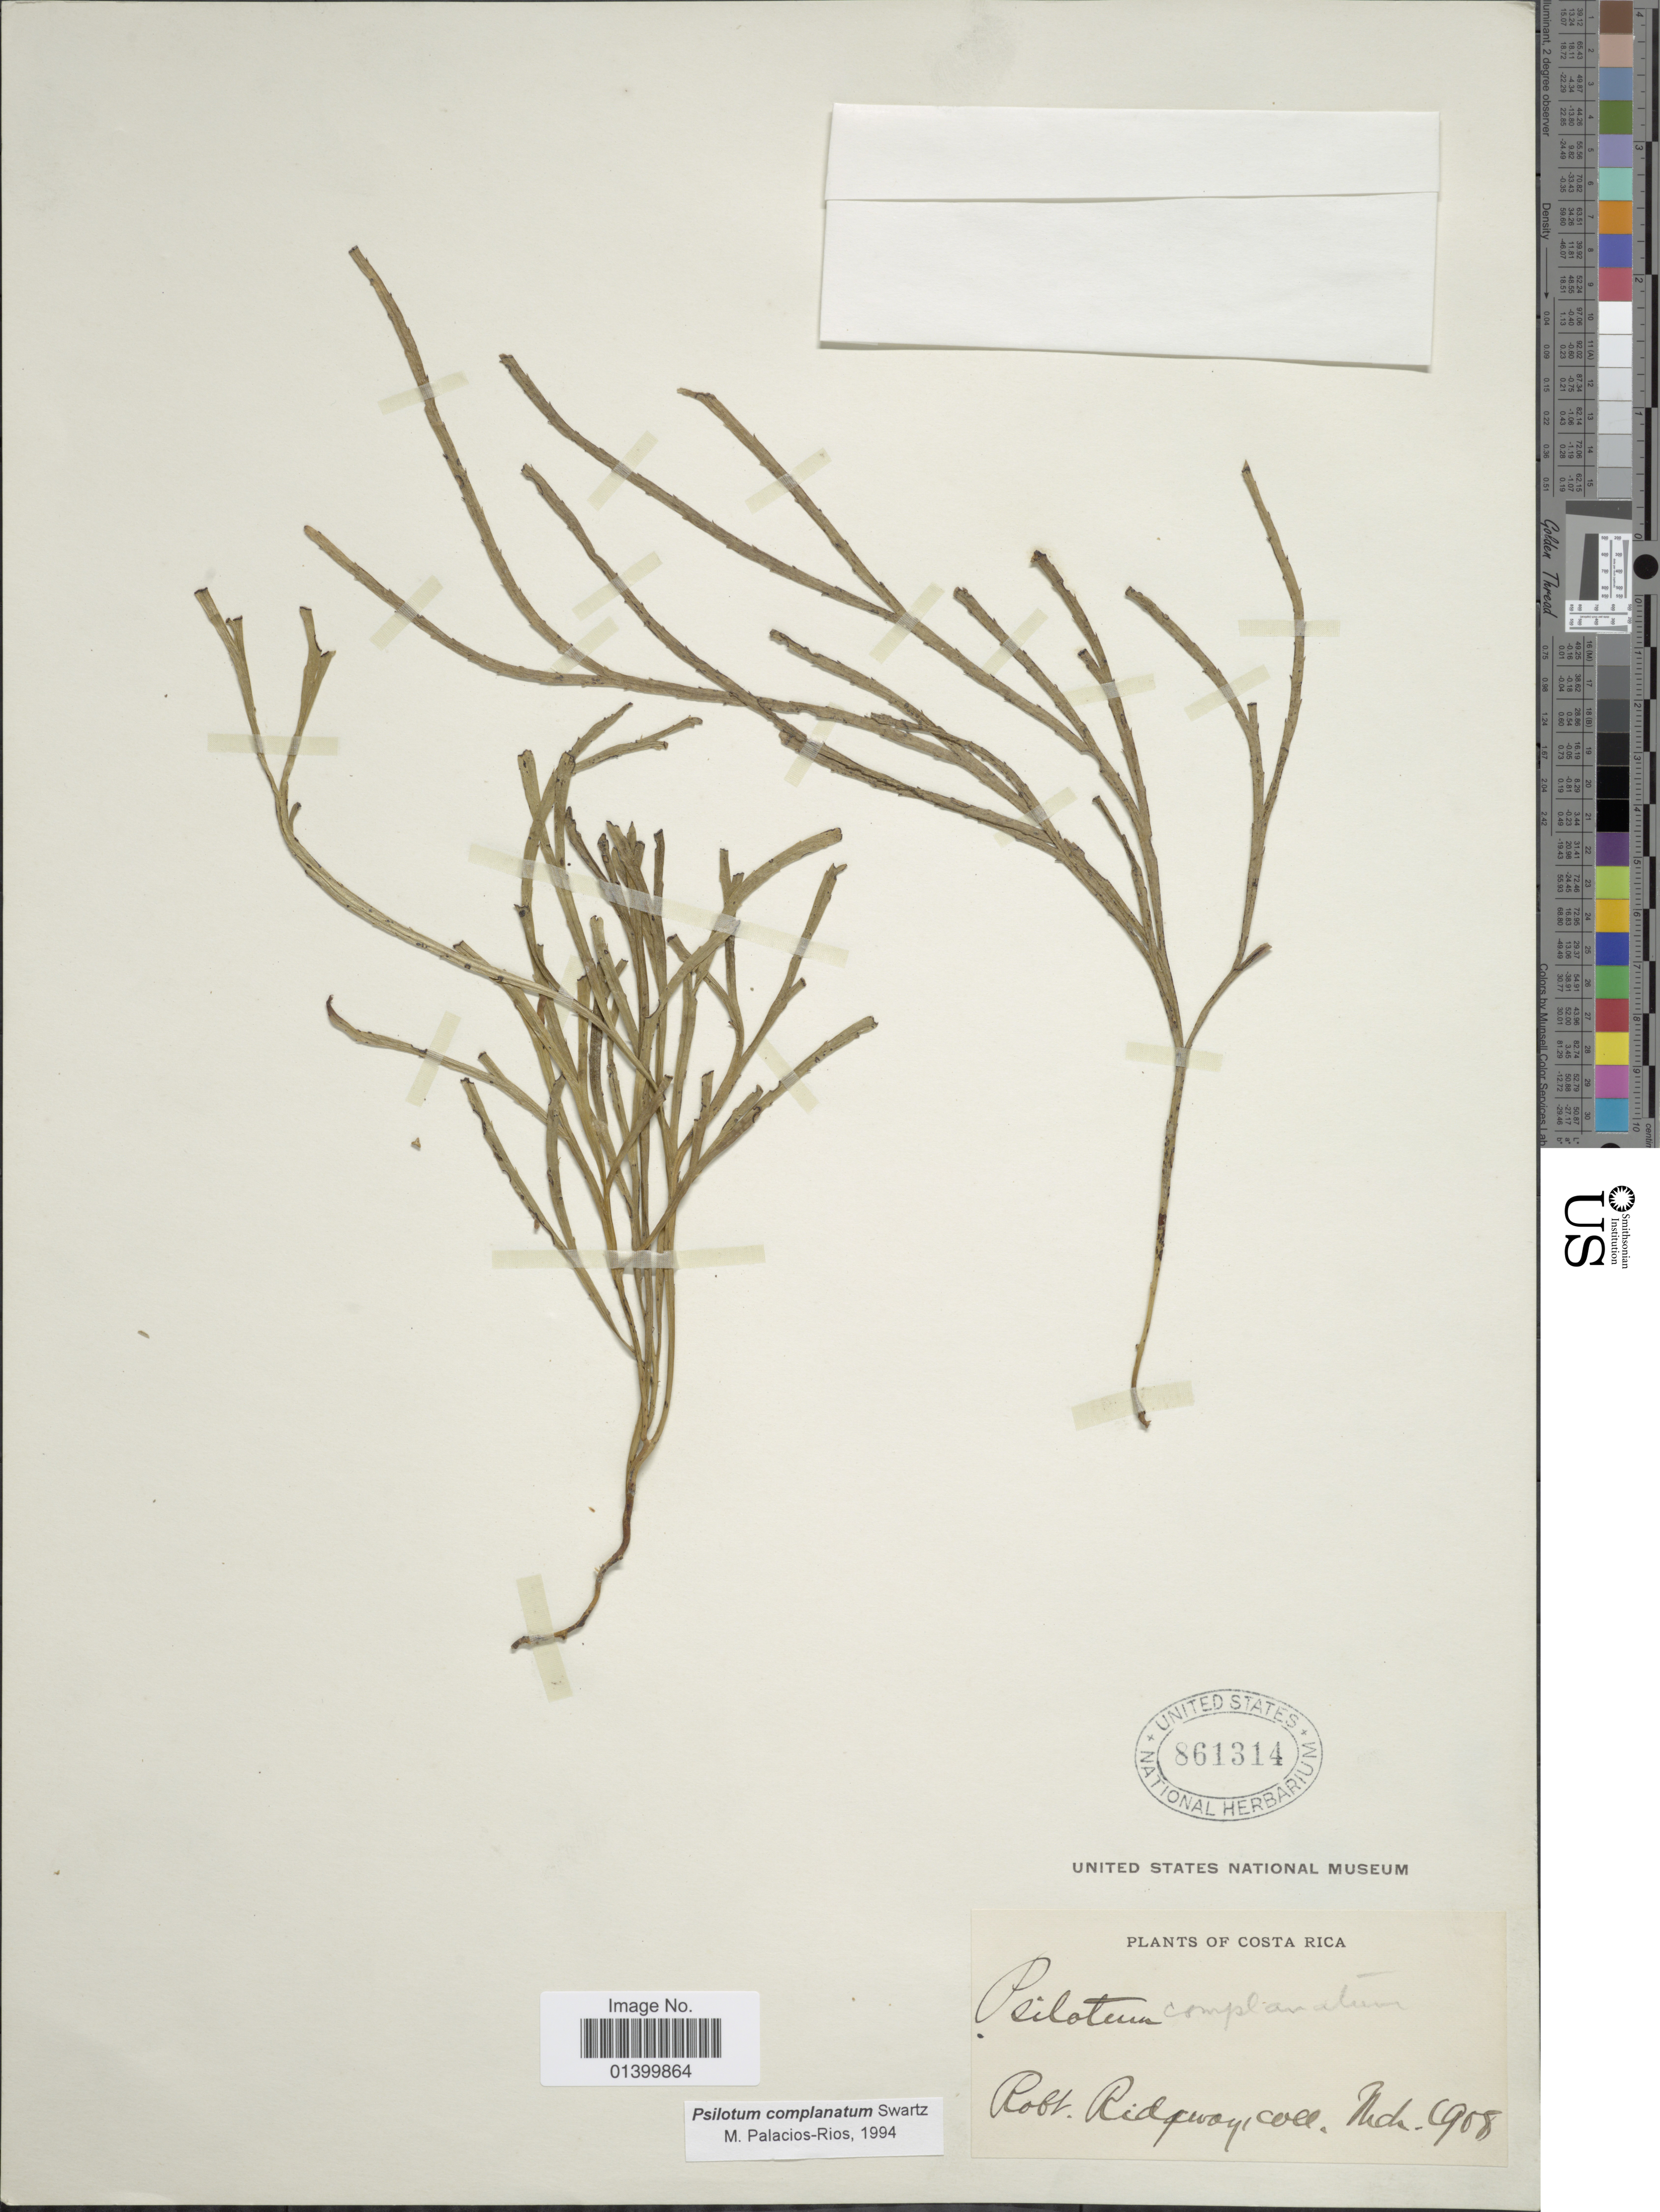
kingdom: Plantae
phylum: Tracheophyta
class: Polypodiopsida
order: Psilotales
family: Psilotaceae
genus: Psilotum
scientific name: Psilotum complanatum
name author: Sw.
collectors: R. Ridgway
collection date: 1908-03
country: Costa Rica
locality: Plants of Costa Rica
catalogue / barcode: US 861314